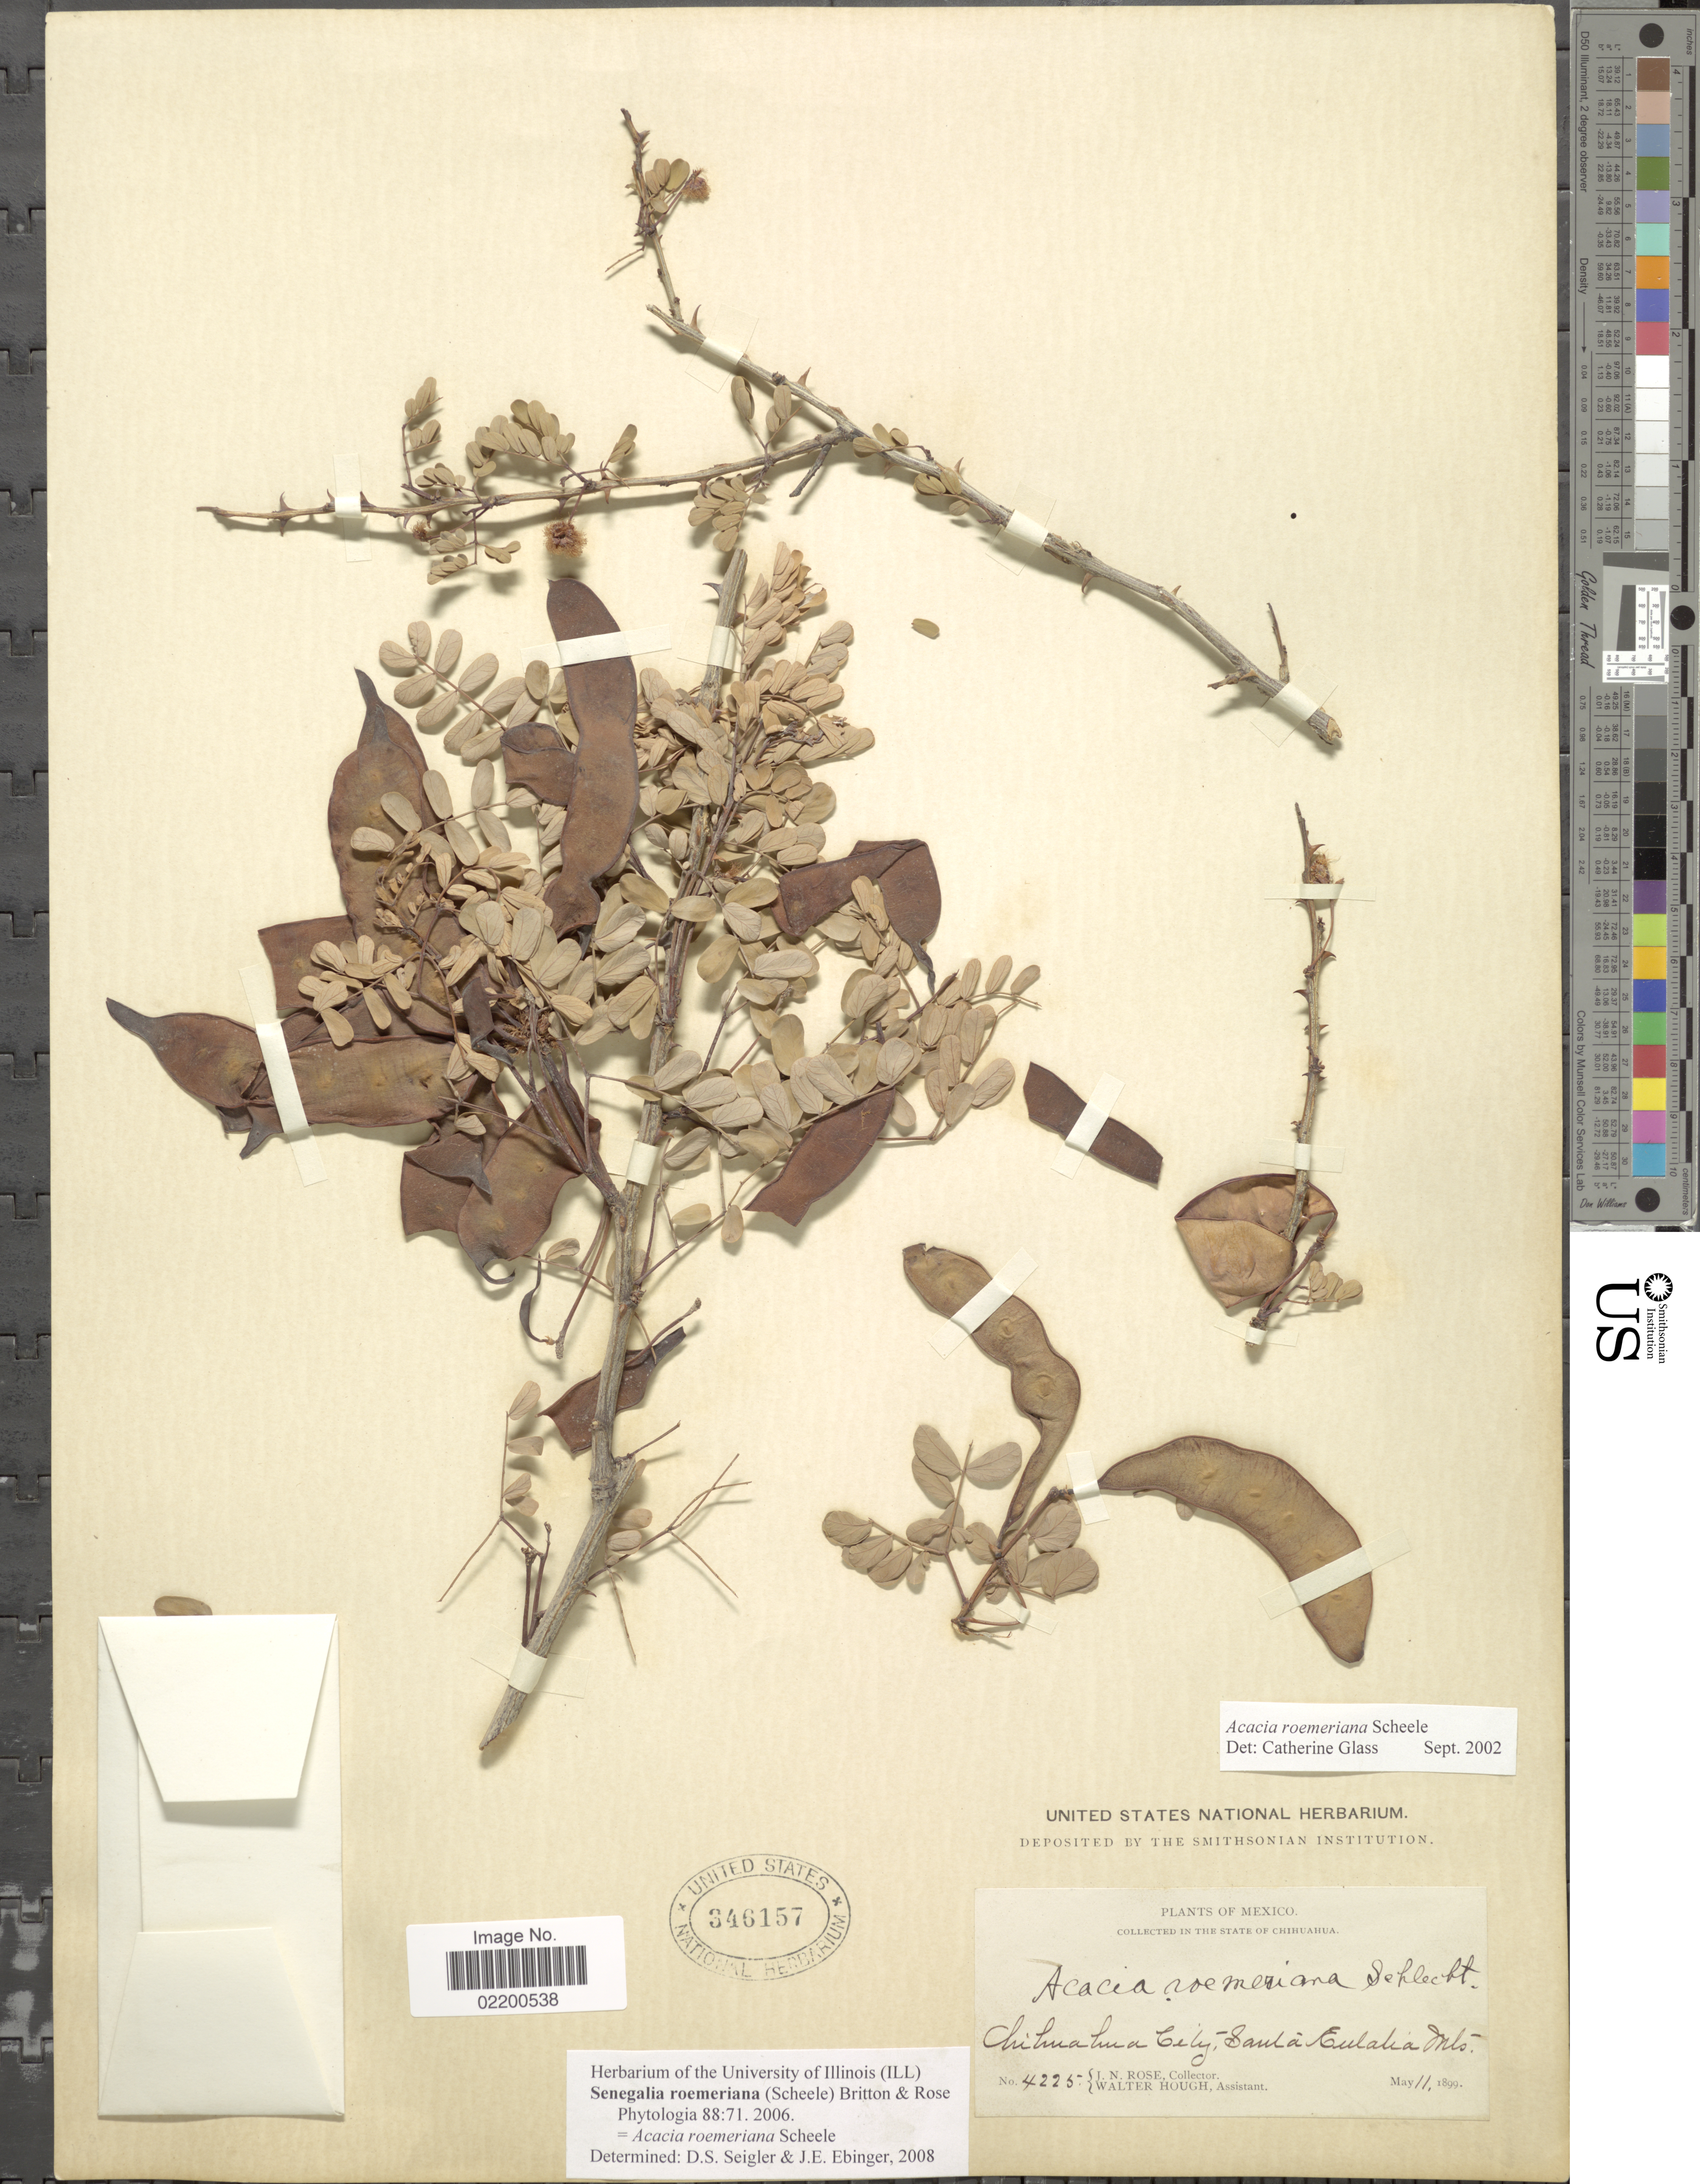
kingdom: Plantae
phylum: Tracheophyta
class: Magnoliopsida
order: Fabales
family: Fabaceae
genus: Senegalia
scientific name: Senegalia roemeriana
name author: (Scheele) Britton & Rose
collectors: J. N. Rose & W. Hough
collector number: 4225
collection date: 1899-05-11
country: Mexico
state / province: Chihuahua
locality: In The State of Chihuahua, Chihuahua City, Santa Eulalia Mts.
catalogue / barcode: US 346157